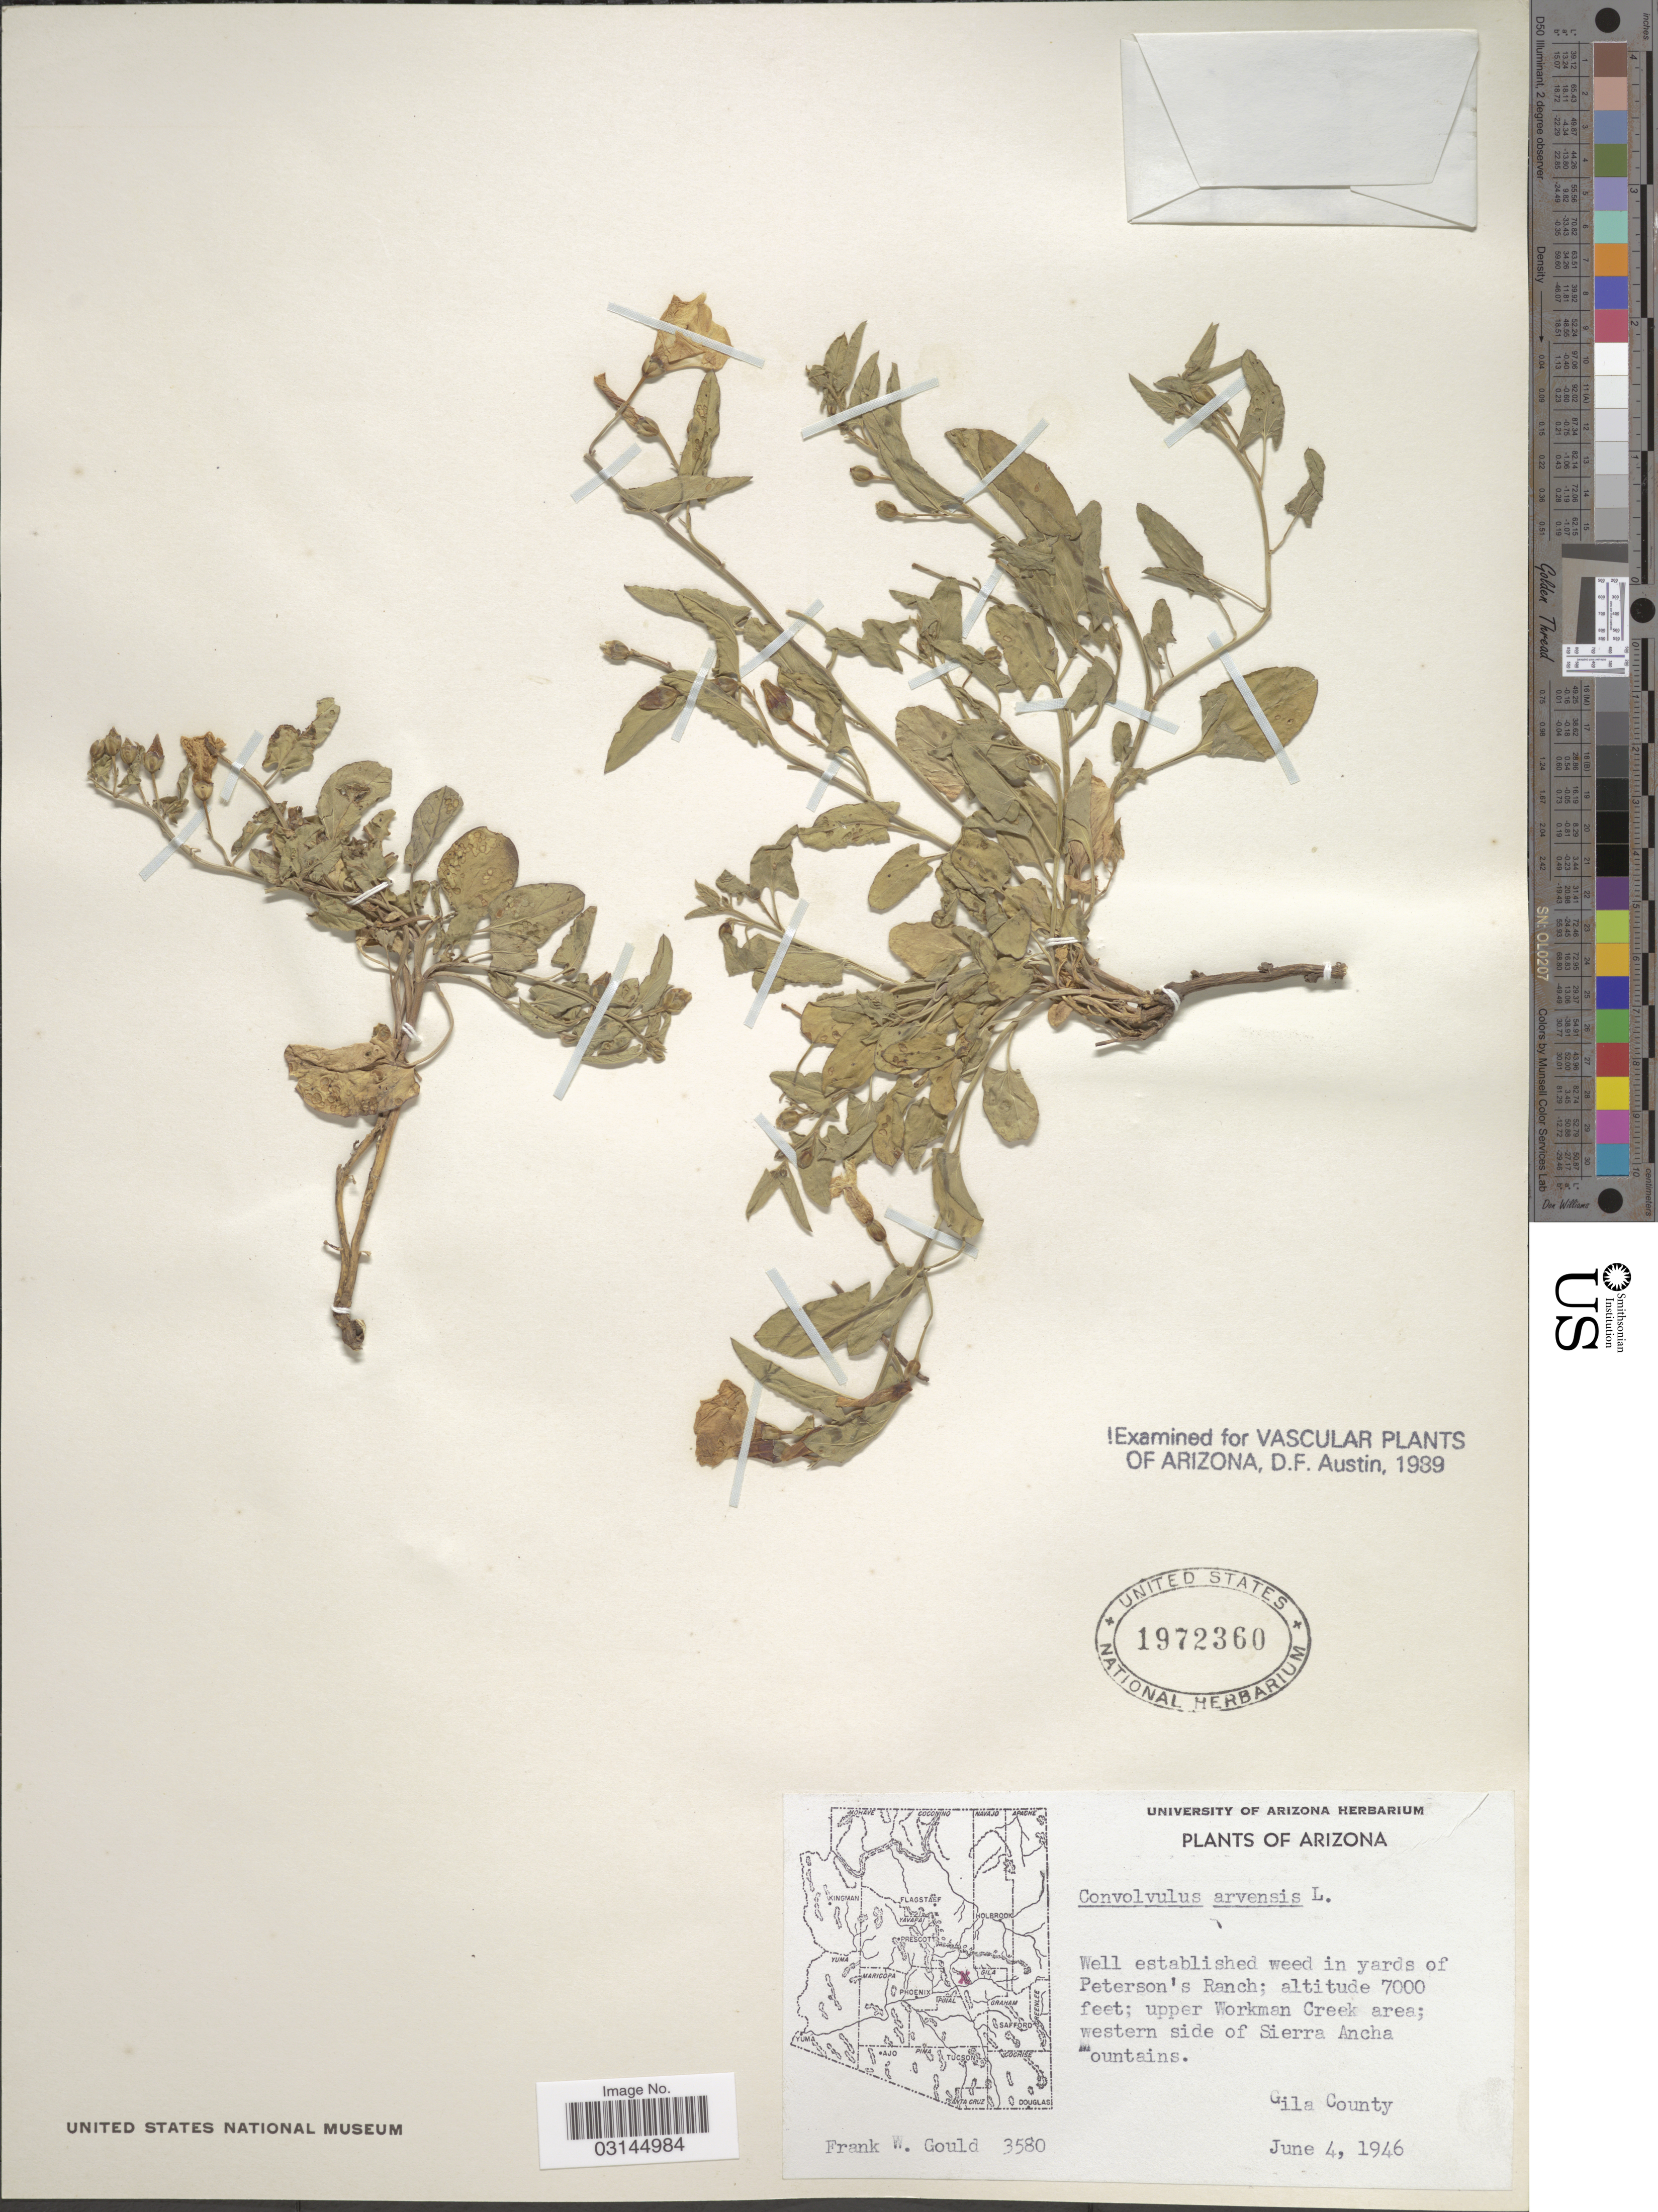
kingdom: Plantae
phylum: Tracheophyta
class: Magnoliopsida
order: Solanales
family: Convolvulaceae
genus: Convolvulus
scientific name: Convolvulus arvensis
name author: L.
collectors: F. W. Gould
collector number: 3580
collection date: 1946-06-04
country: United States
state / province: Arizona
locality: In yards of Peterson's Ranch; upper Workman Creek area; western side of Sierra Ancha Mountains. Gila County.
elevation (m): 2134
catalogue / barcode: US 1972360